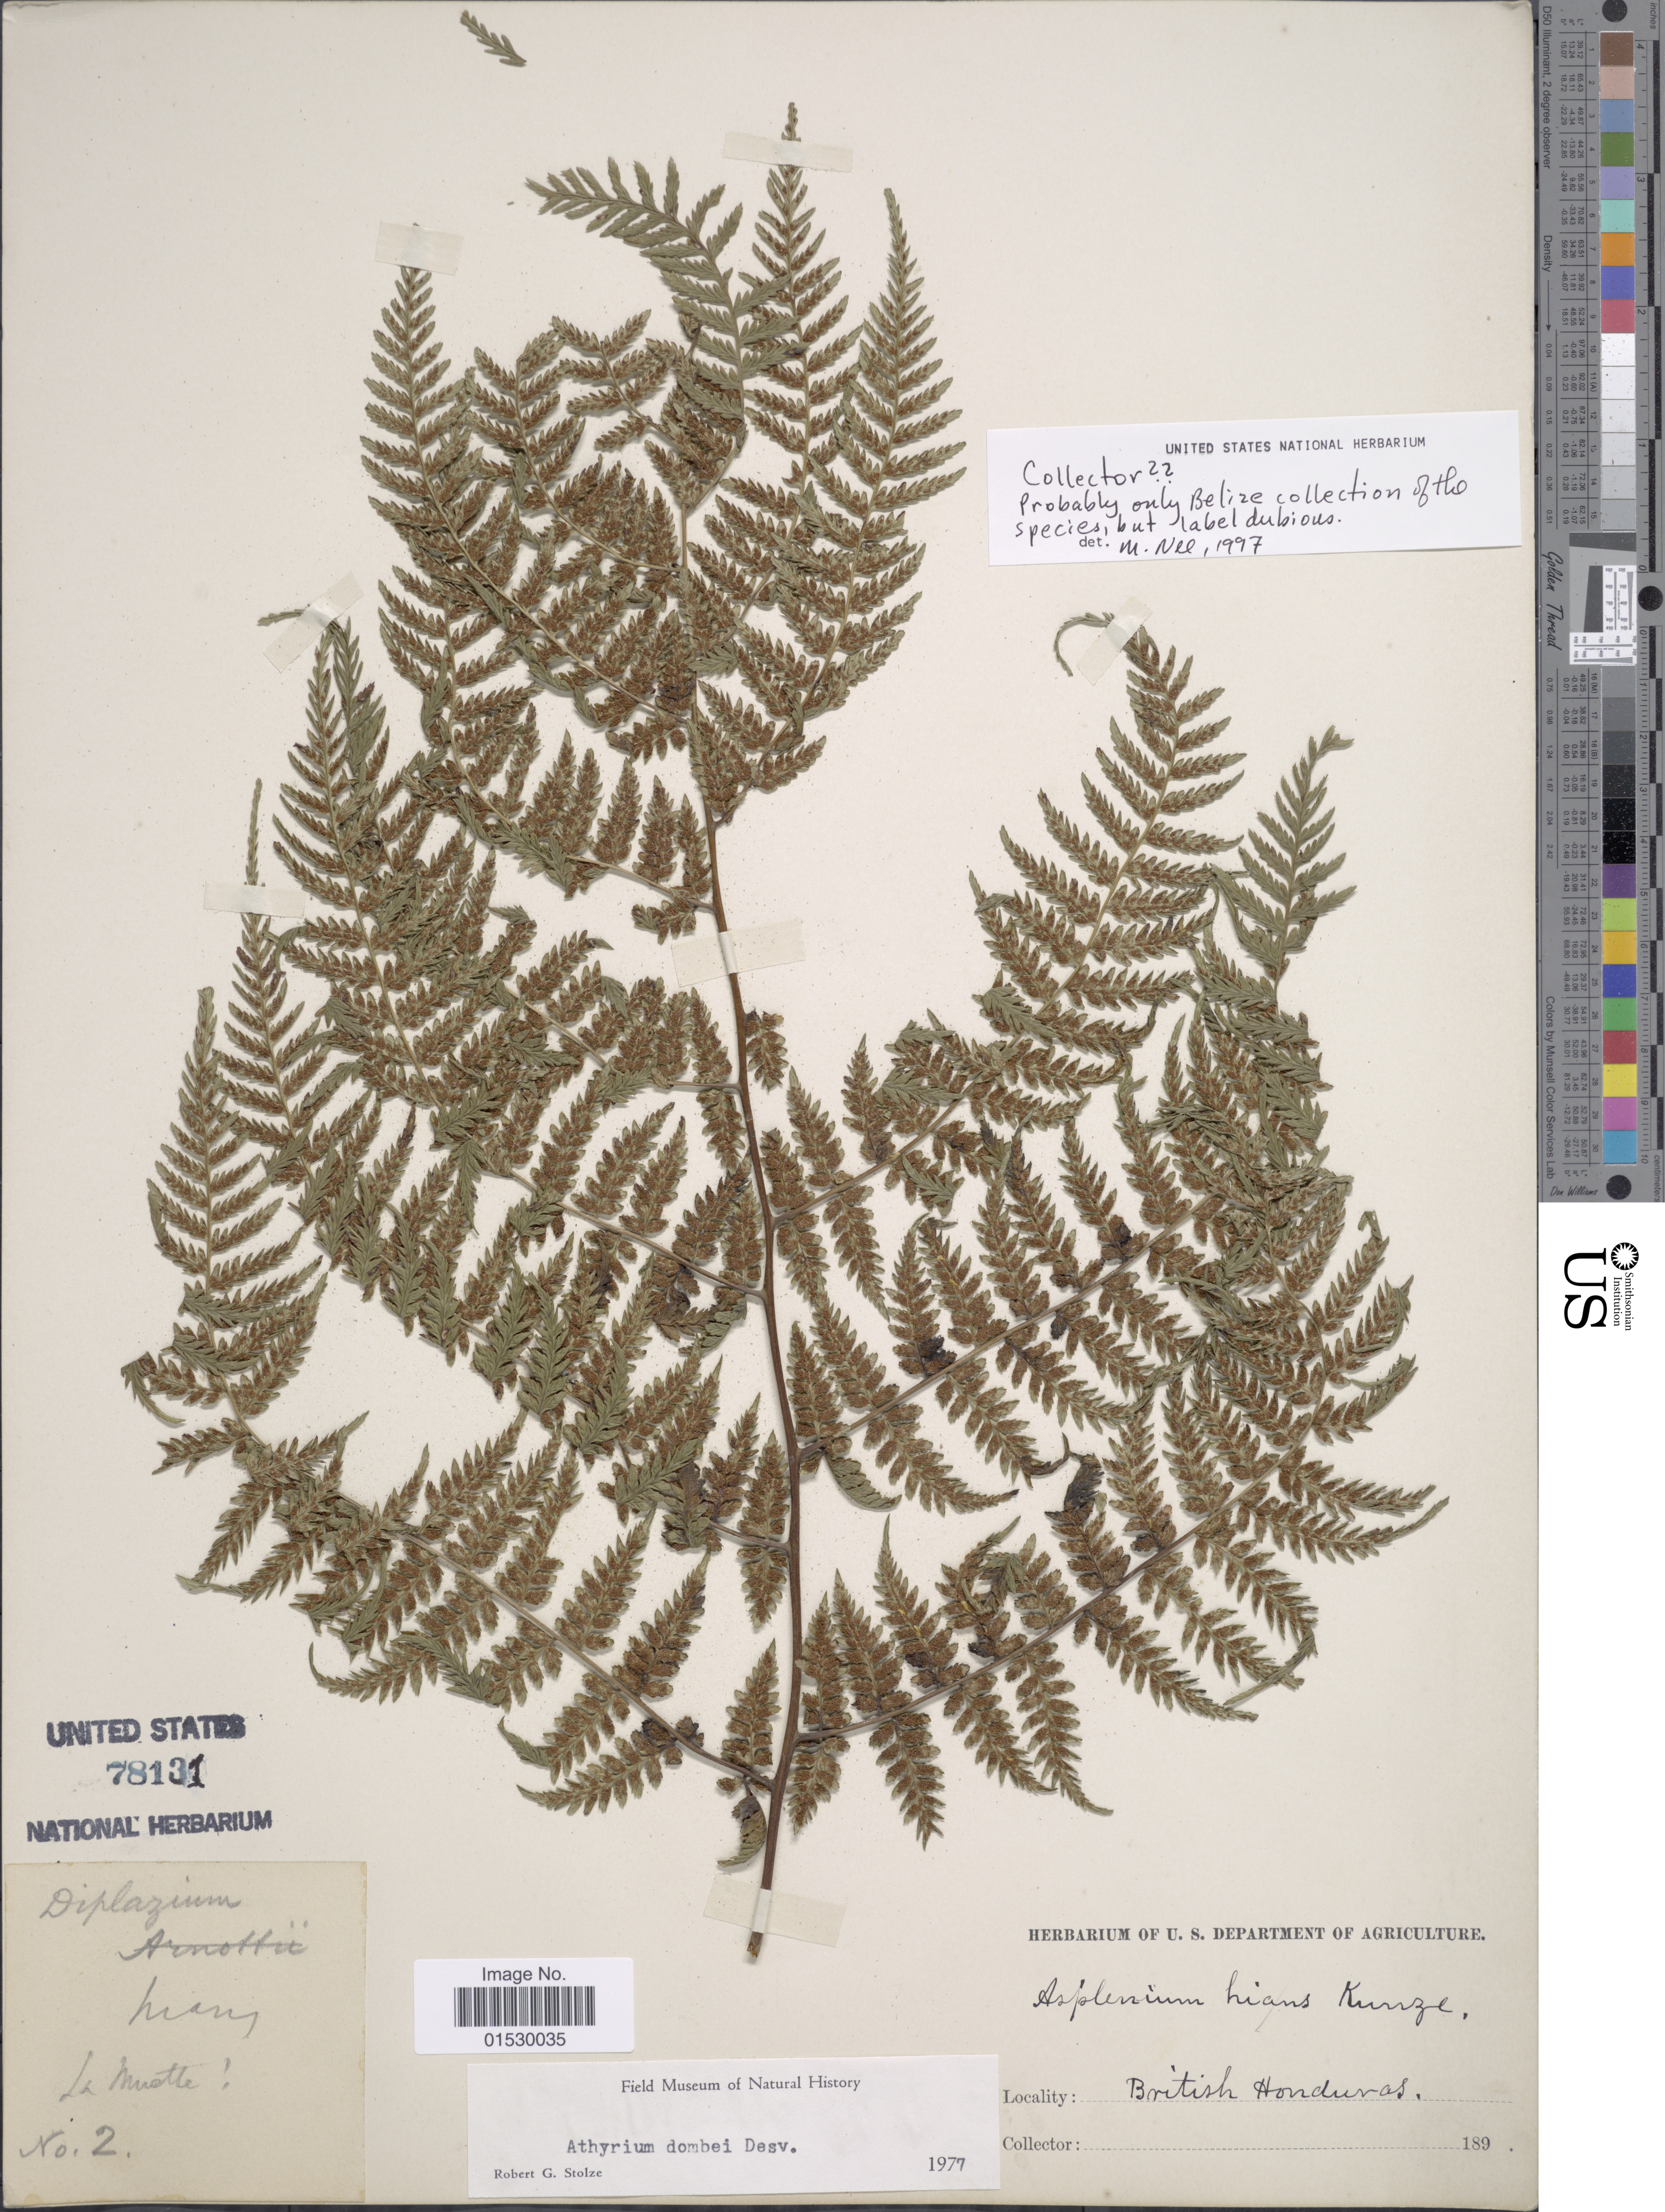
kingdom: Plantae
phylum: Tracheophyta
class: Polypodiopsida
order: Polypodiales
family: Athyriaceae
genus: Athyrium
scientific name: Athyrium dombei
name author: (Desv.) C. Chr.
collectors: U.S. Department of Agriculture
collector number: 2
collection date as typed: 189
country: Belize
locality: British Honduras, La Muette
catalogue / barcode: US 78131